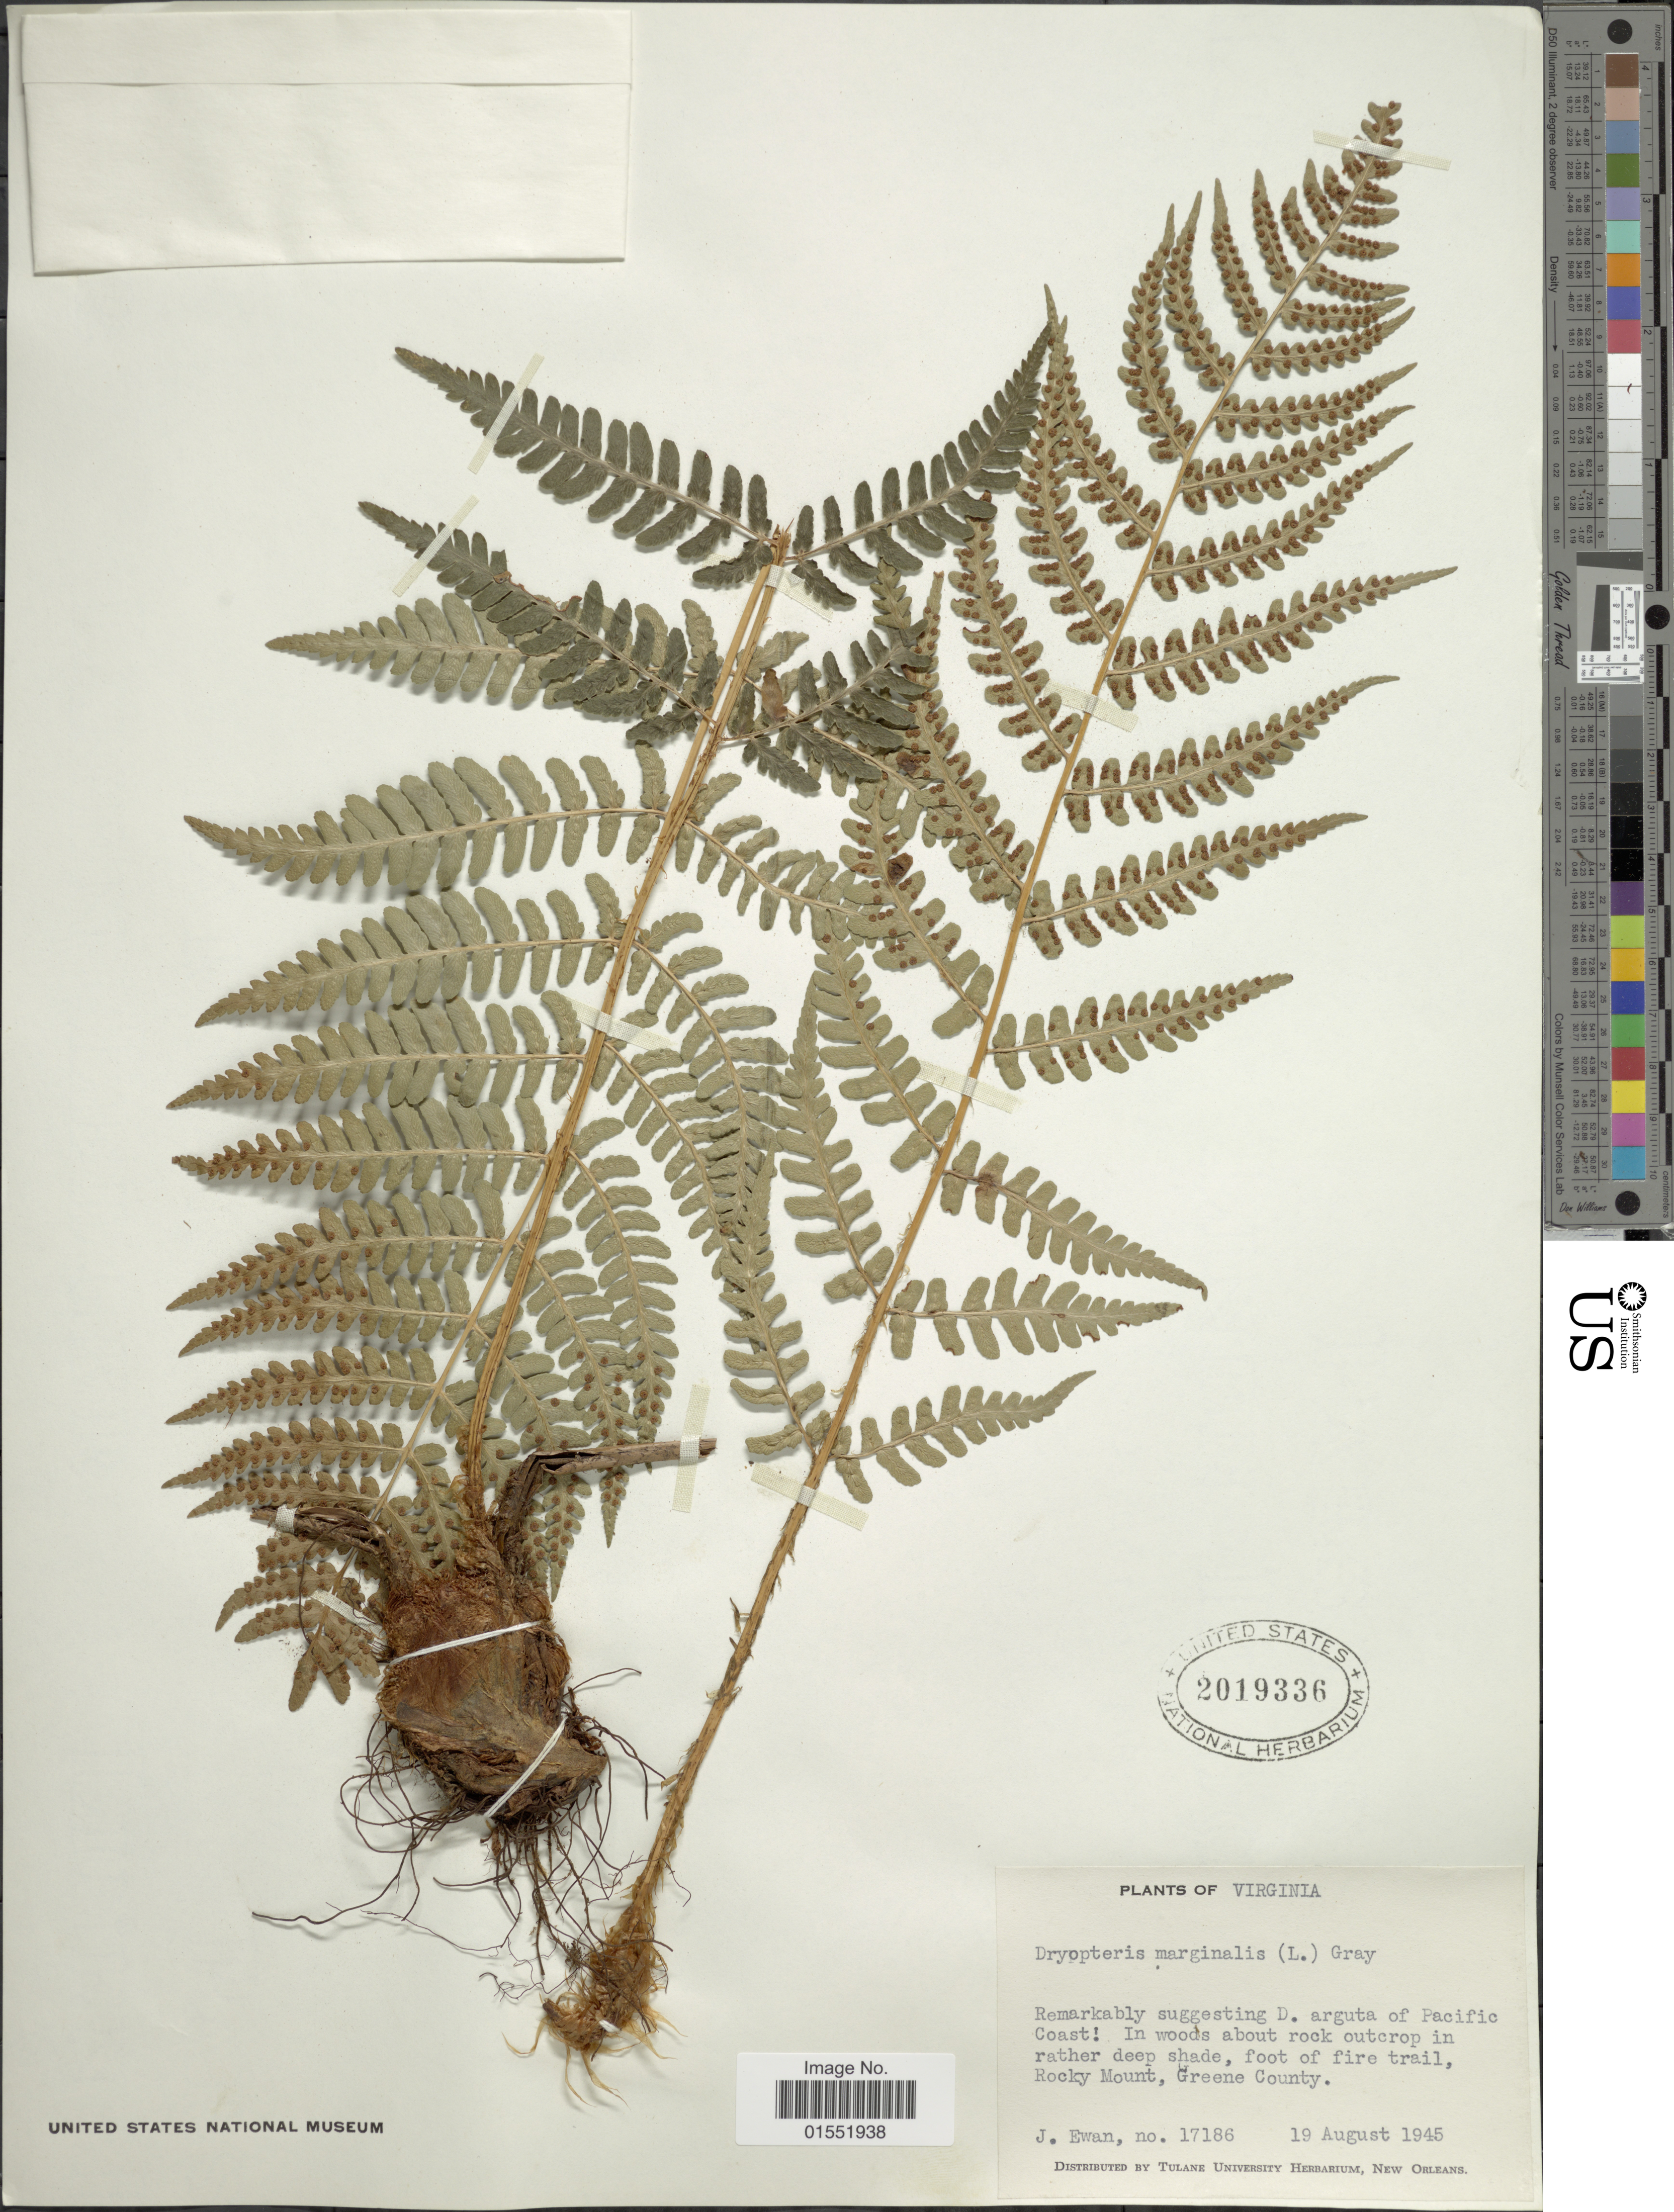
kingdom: Plantae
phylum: Tracheophyta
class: Polypodiopsida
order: Polypodiales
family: Dryopteridaceae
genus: Dryopteris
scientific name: Dryopteris marginalis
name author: (L.) A. Gray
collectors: J. A. Ewan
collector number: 17186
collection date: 1945-08-19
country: United States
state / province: Virginia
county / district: Greene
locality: Foot of fire trail, Rocky Mount, Greene County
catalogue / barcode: US 2019336